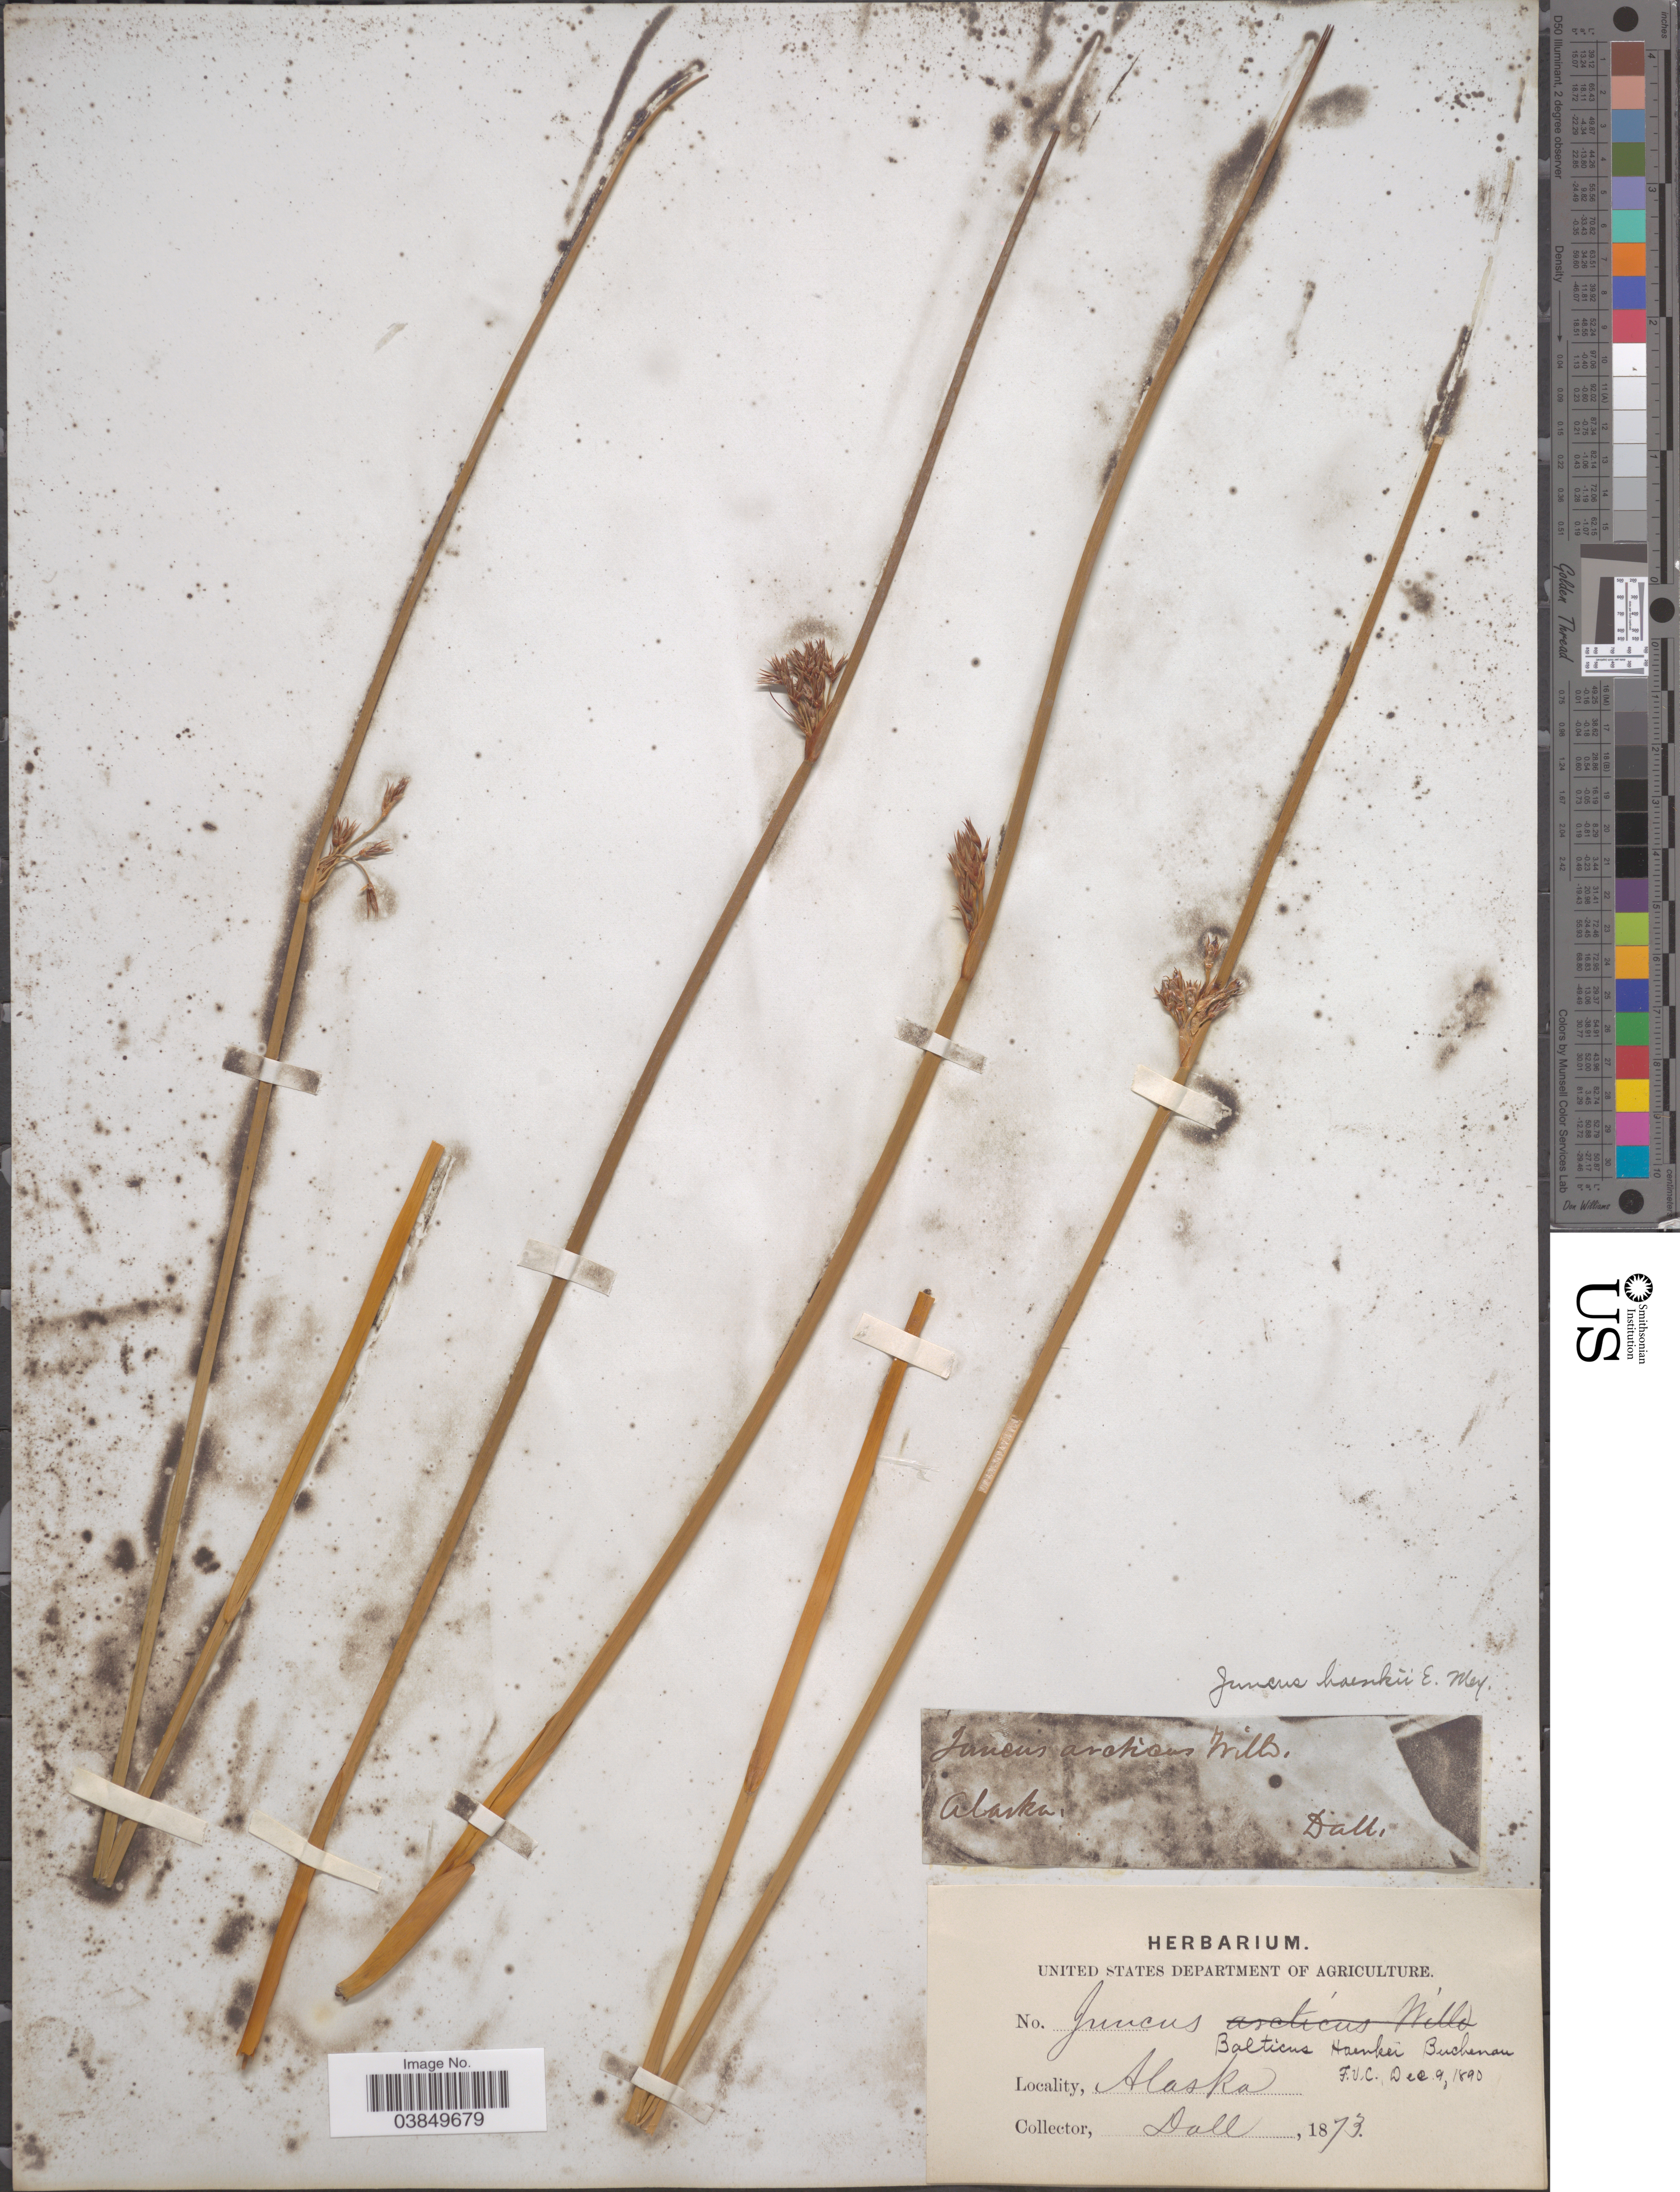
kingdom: Plantae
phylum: Tracheophyta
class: Liliopsida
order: Poales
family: Juncaceae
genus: Juncus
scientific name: Juncus balticus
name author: Willd.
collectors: -. Dall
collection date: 1873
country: United States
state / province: Alaska